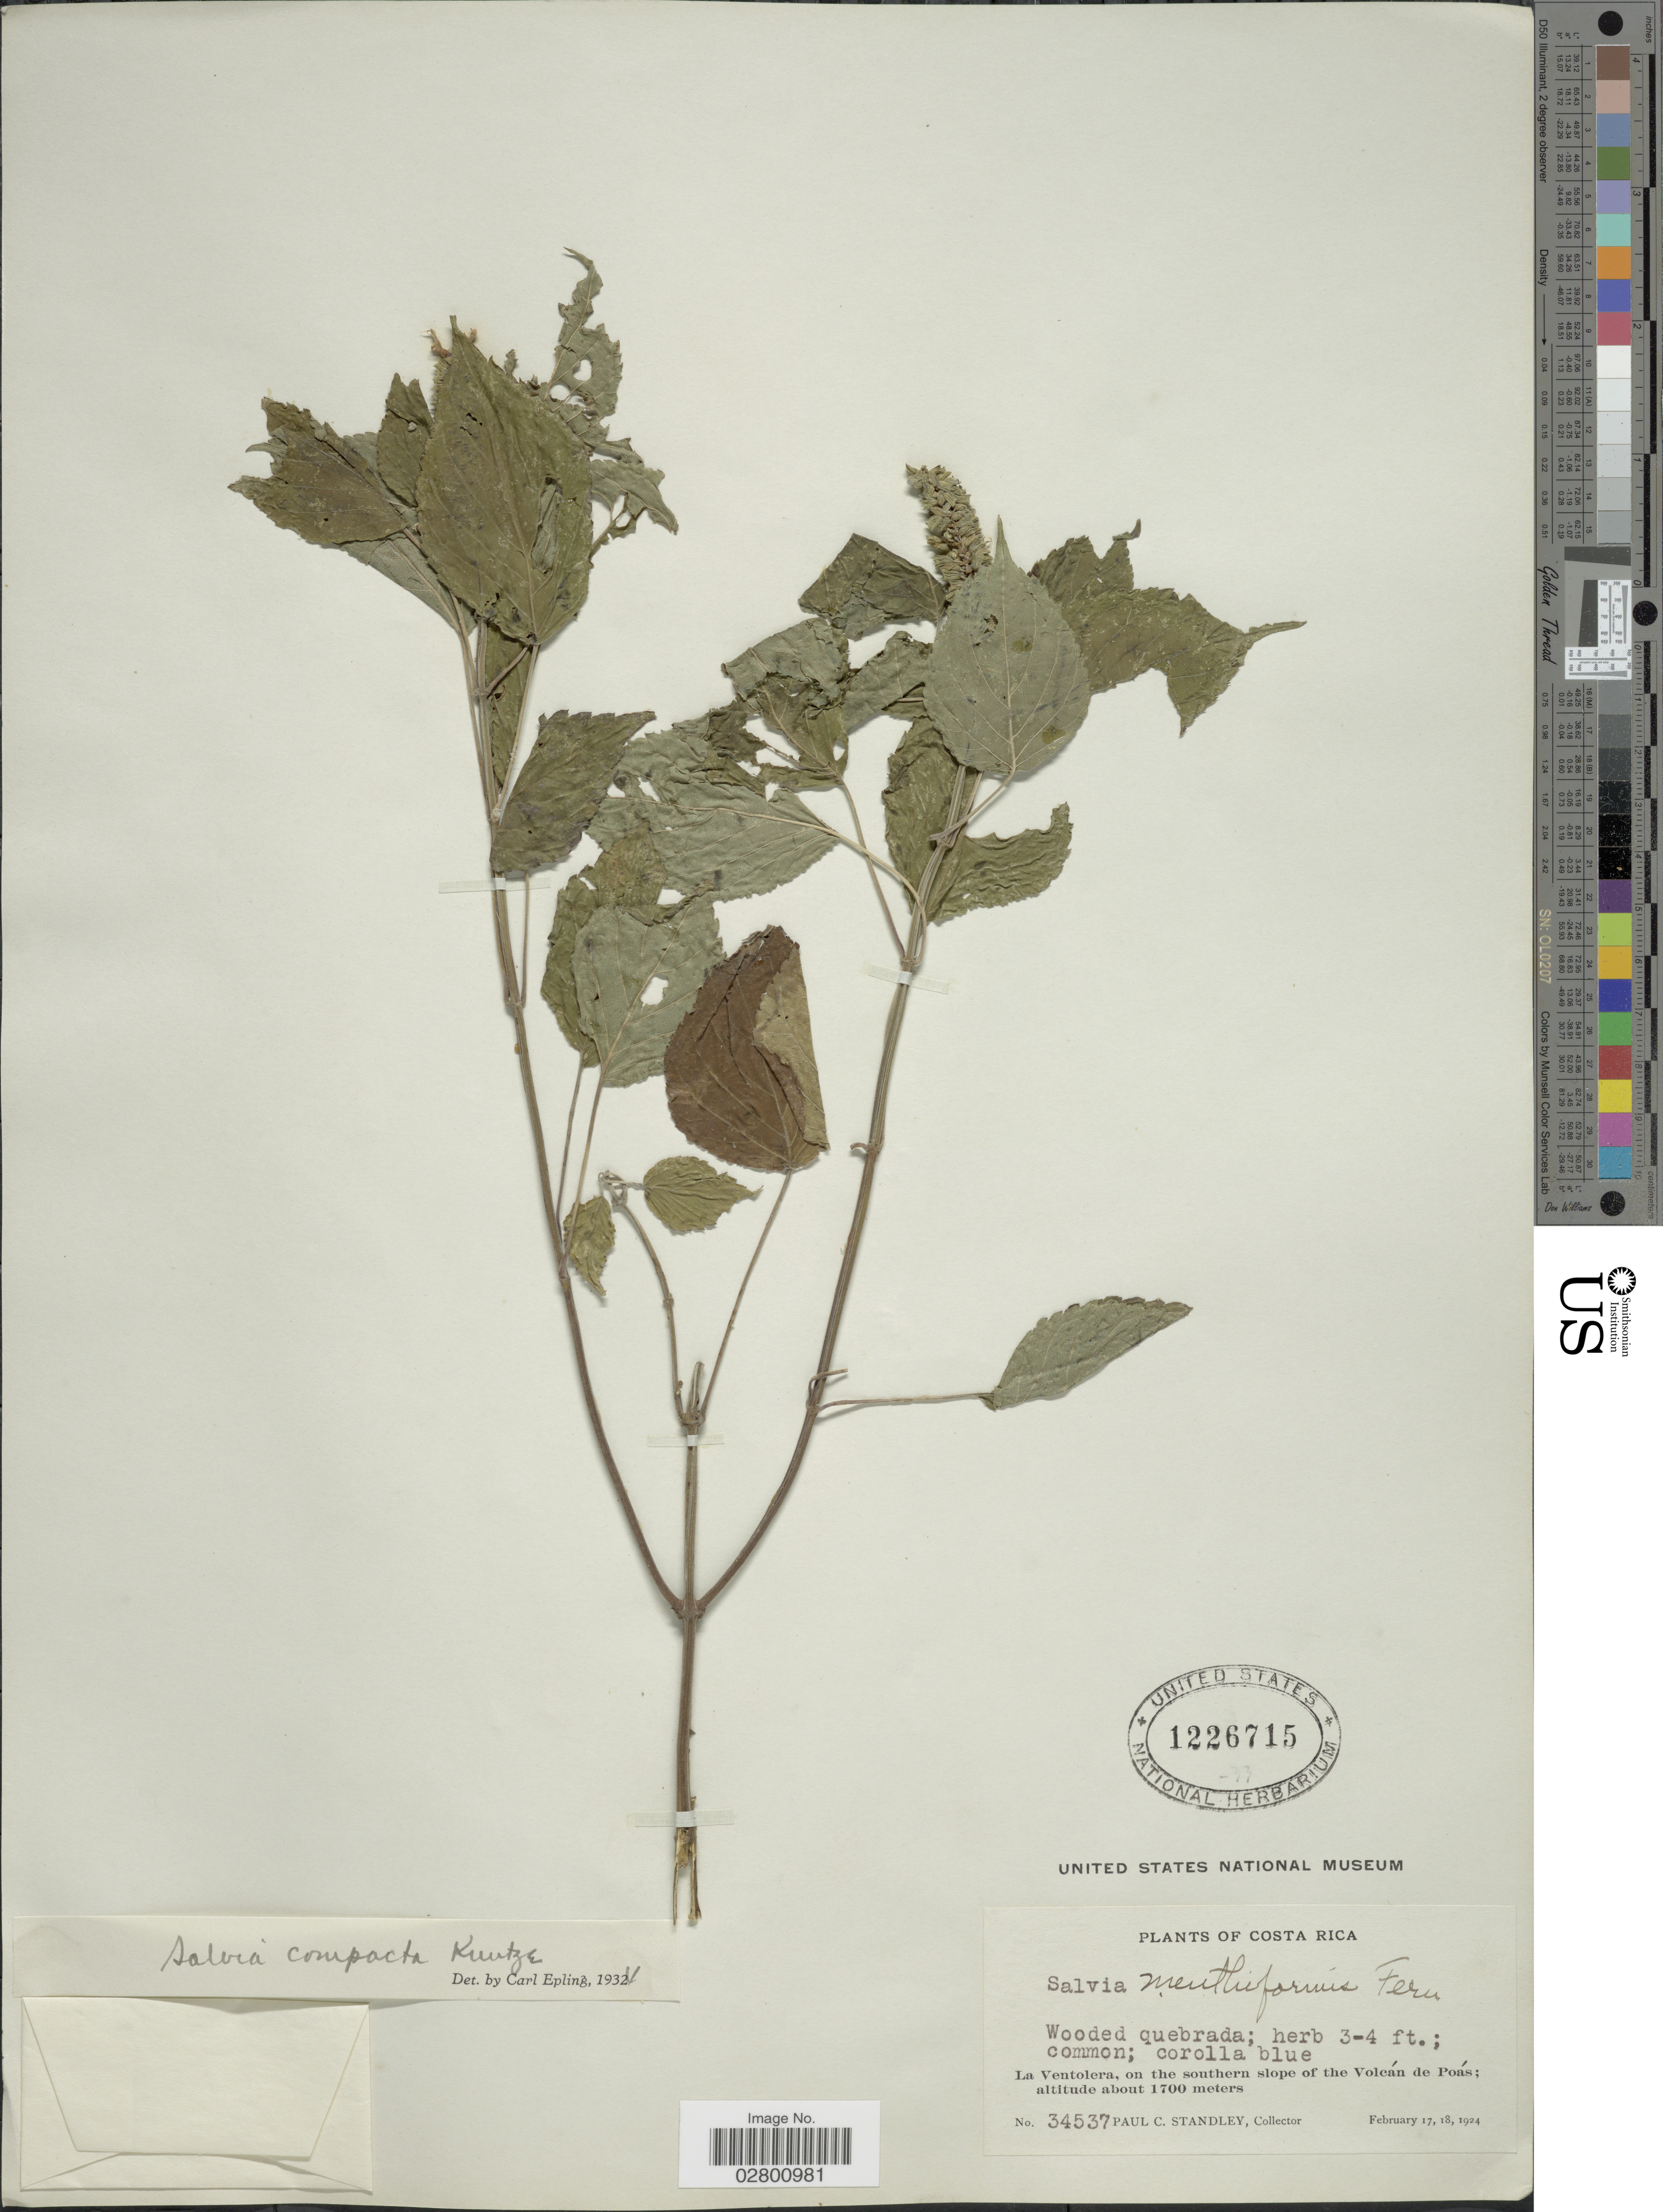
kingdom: Plantae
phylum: Tracheophyta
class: Magnoliopsida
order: Lamiales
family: Lamiaceae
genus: Salvia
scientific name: Salvia compacta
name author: Kuntze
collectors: P. C. Standley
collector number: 34537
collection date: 1924-02-17/1924-02-18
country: Costa Rica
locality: La Ventolera, on the southern slope of the Volcán de Poás.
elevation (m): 1700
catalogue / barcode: US 1226715